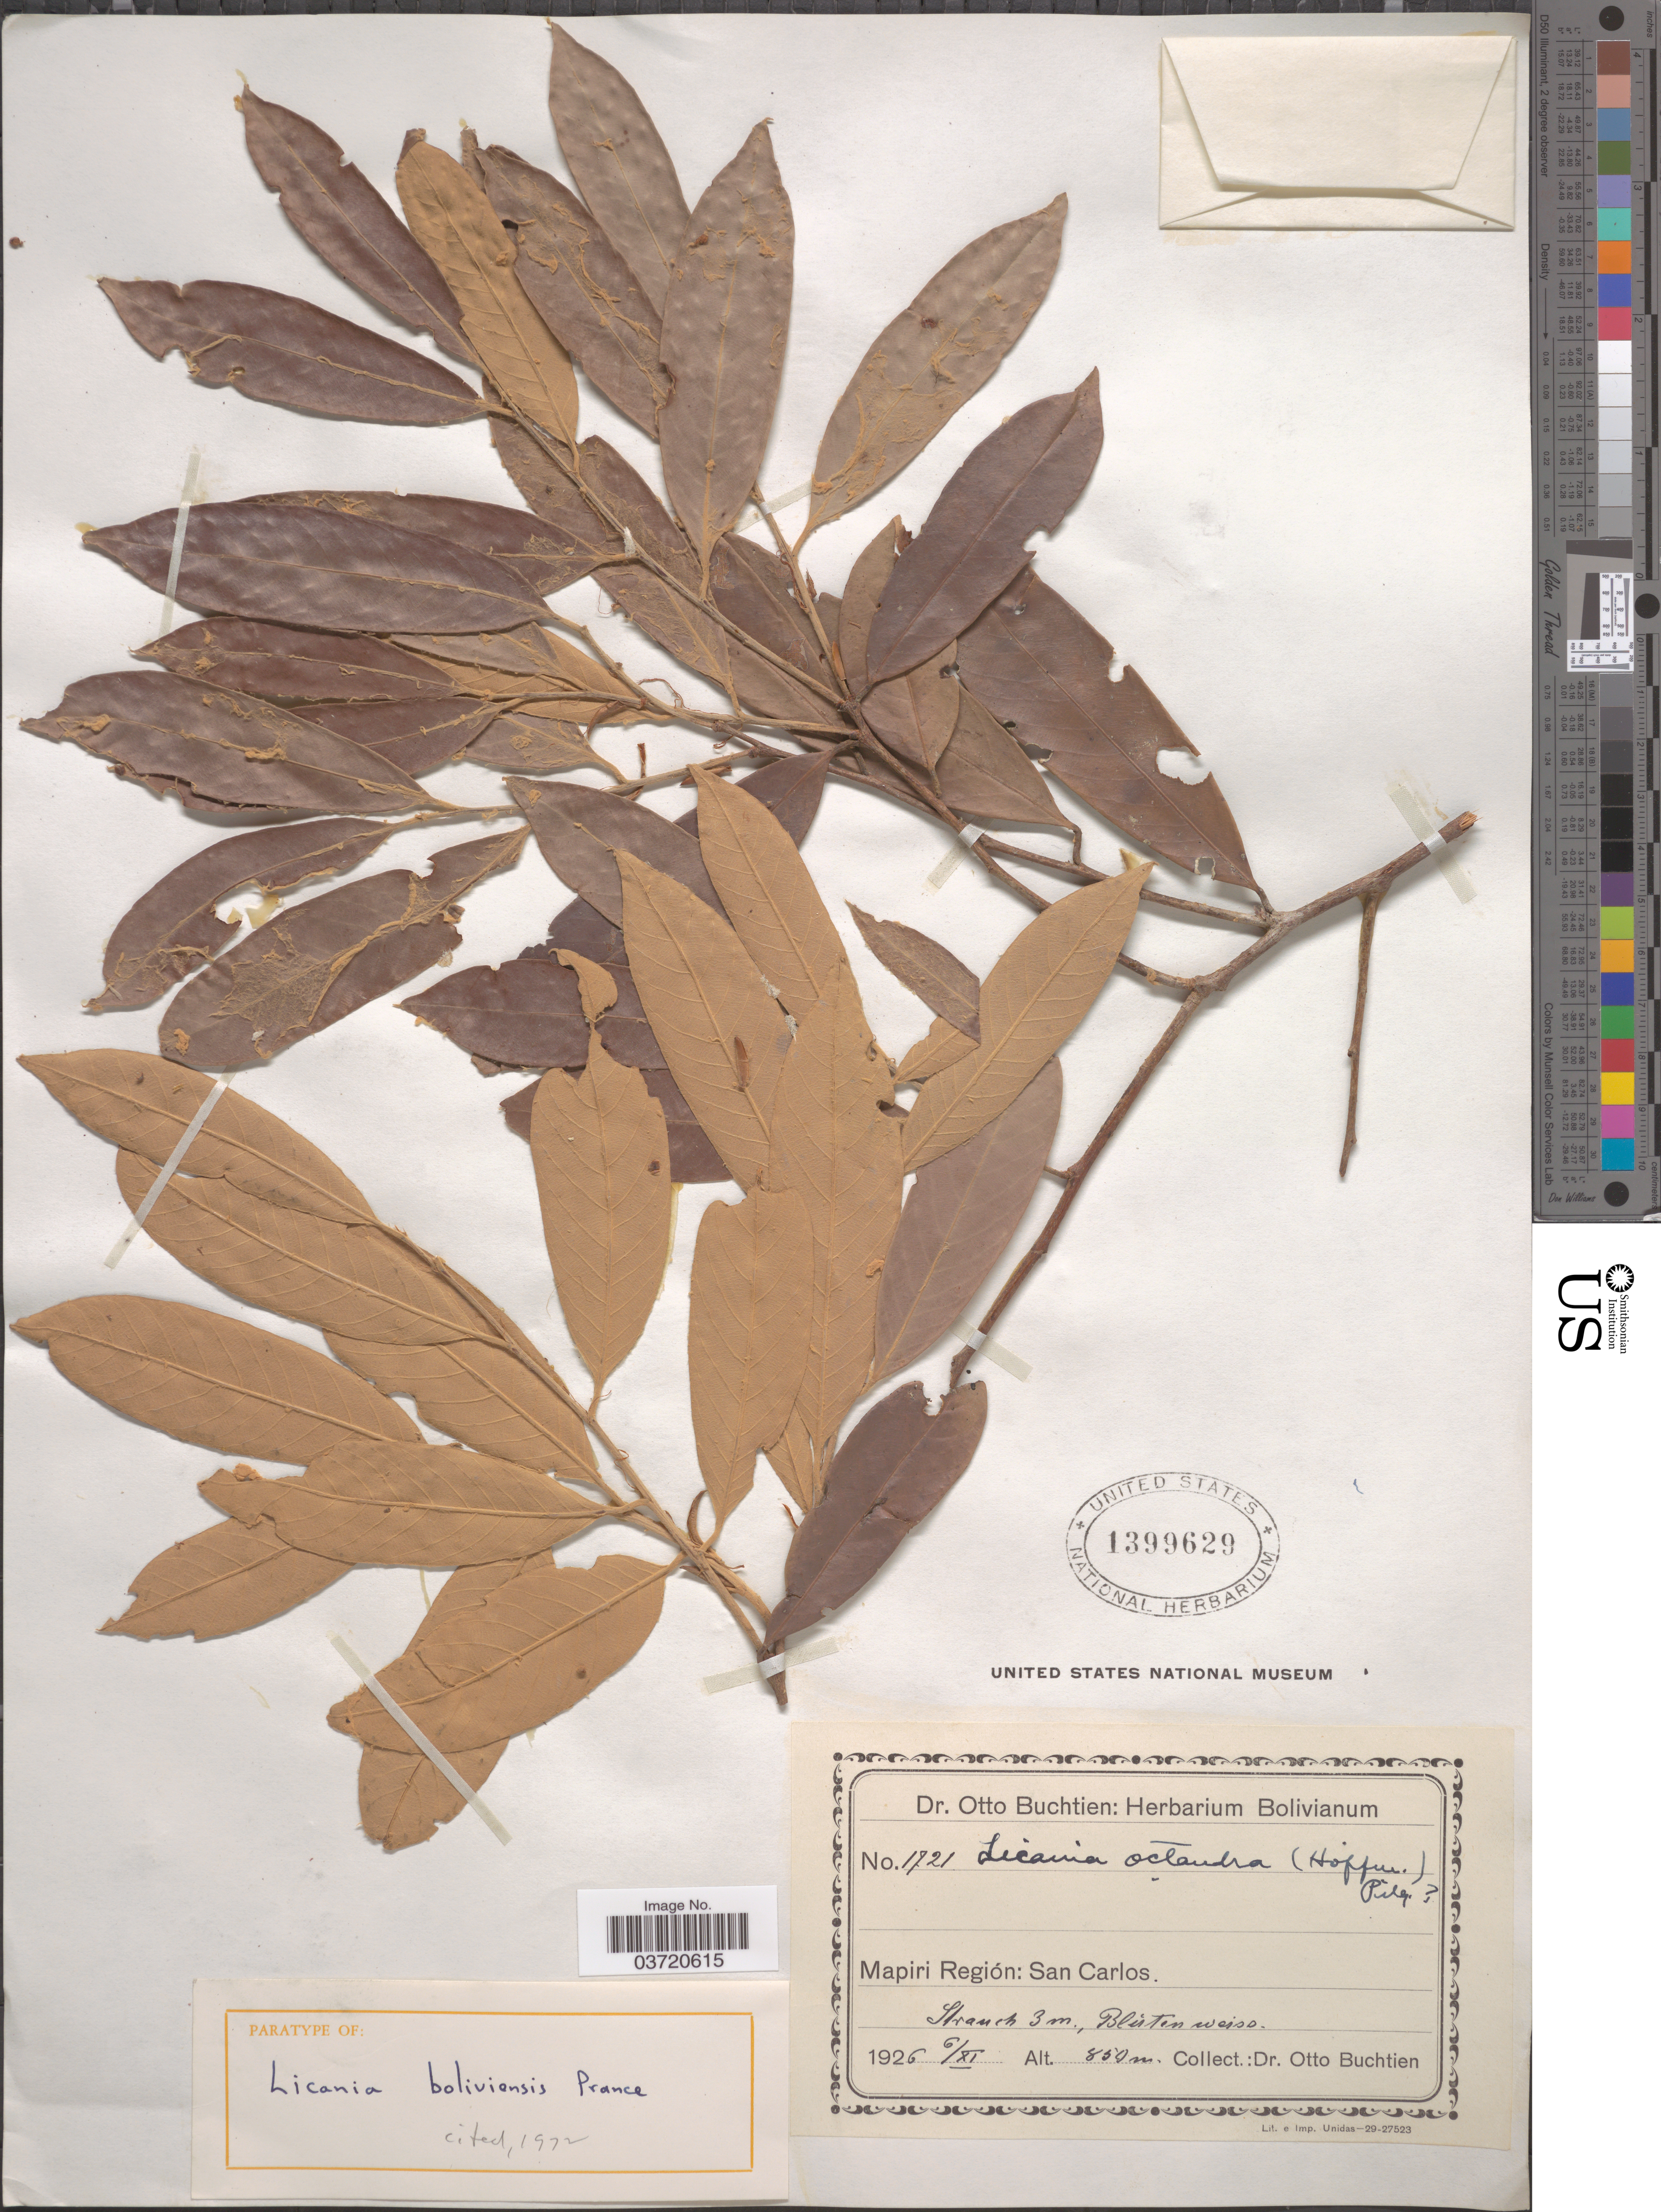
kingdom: Plantae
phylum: Tracheophyta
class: Magnoliopsida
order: Malpighiales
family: Chrysobalanaceae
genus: Moquilea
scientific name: Moquilea boliviensis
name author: (Prance) Sothers & Prance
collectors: O. Buchtien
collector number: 1721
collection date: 1926-11-06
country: Bolivia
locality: Mapiri Región: San Carlos.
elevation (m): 850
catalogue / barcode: US 1399629